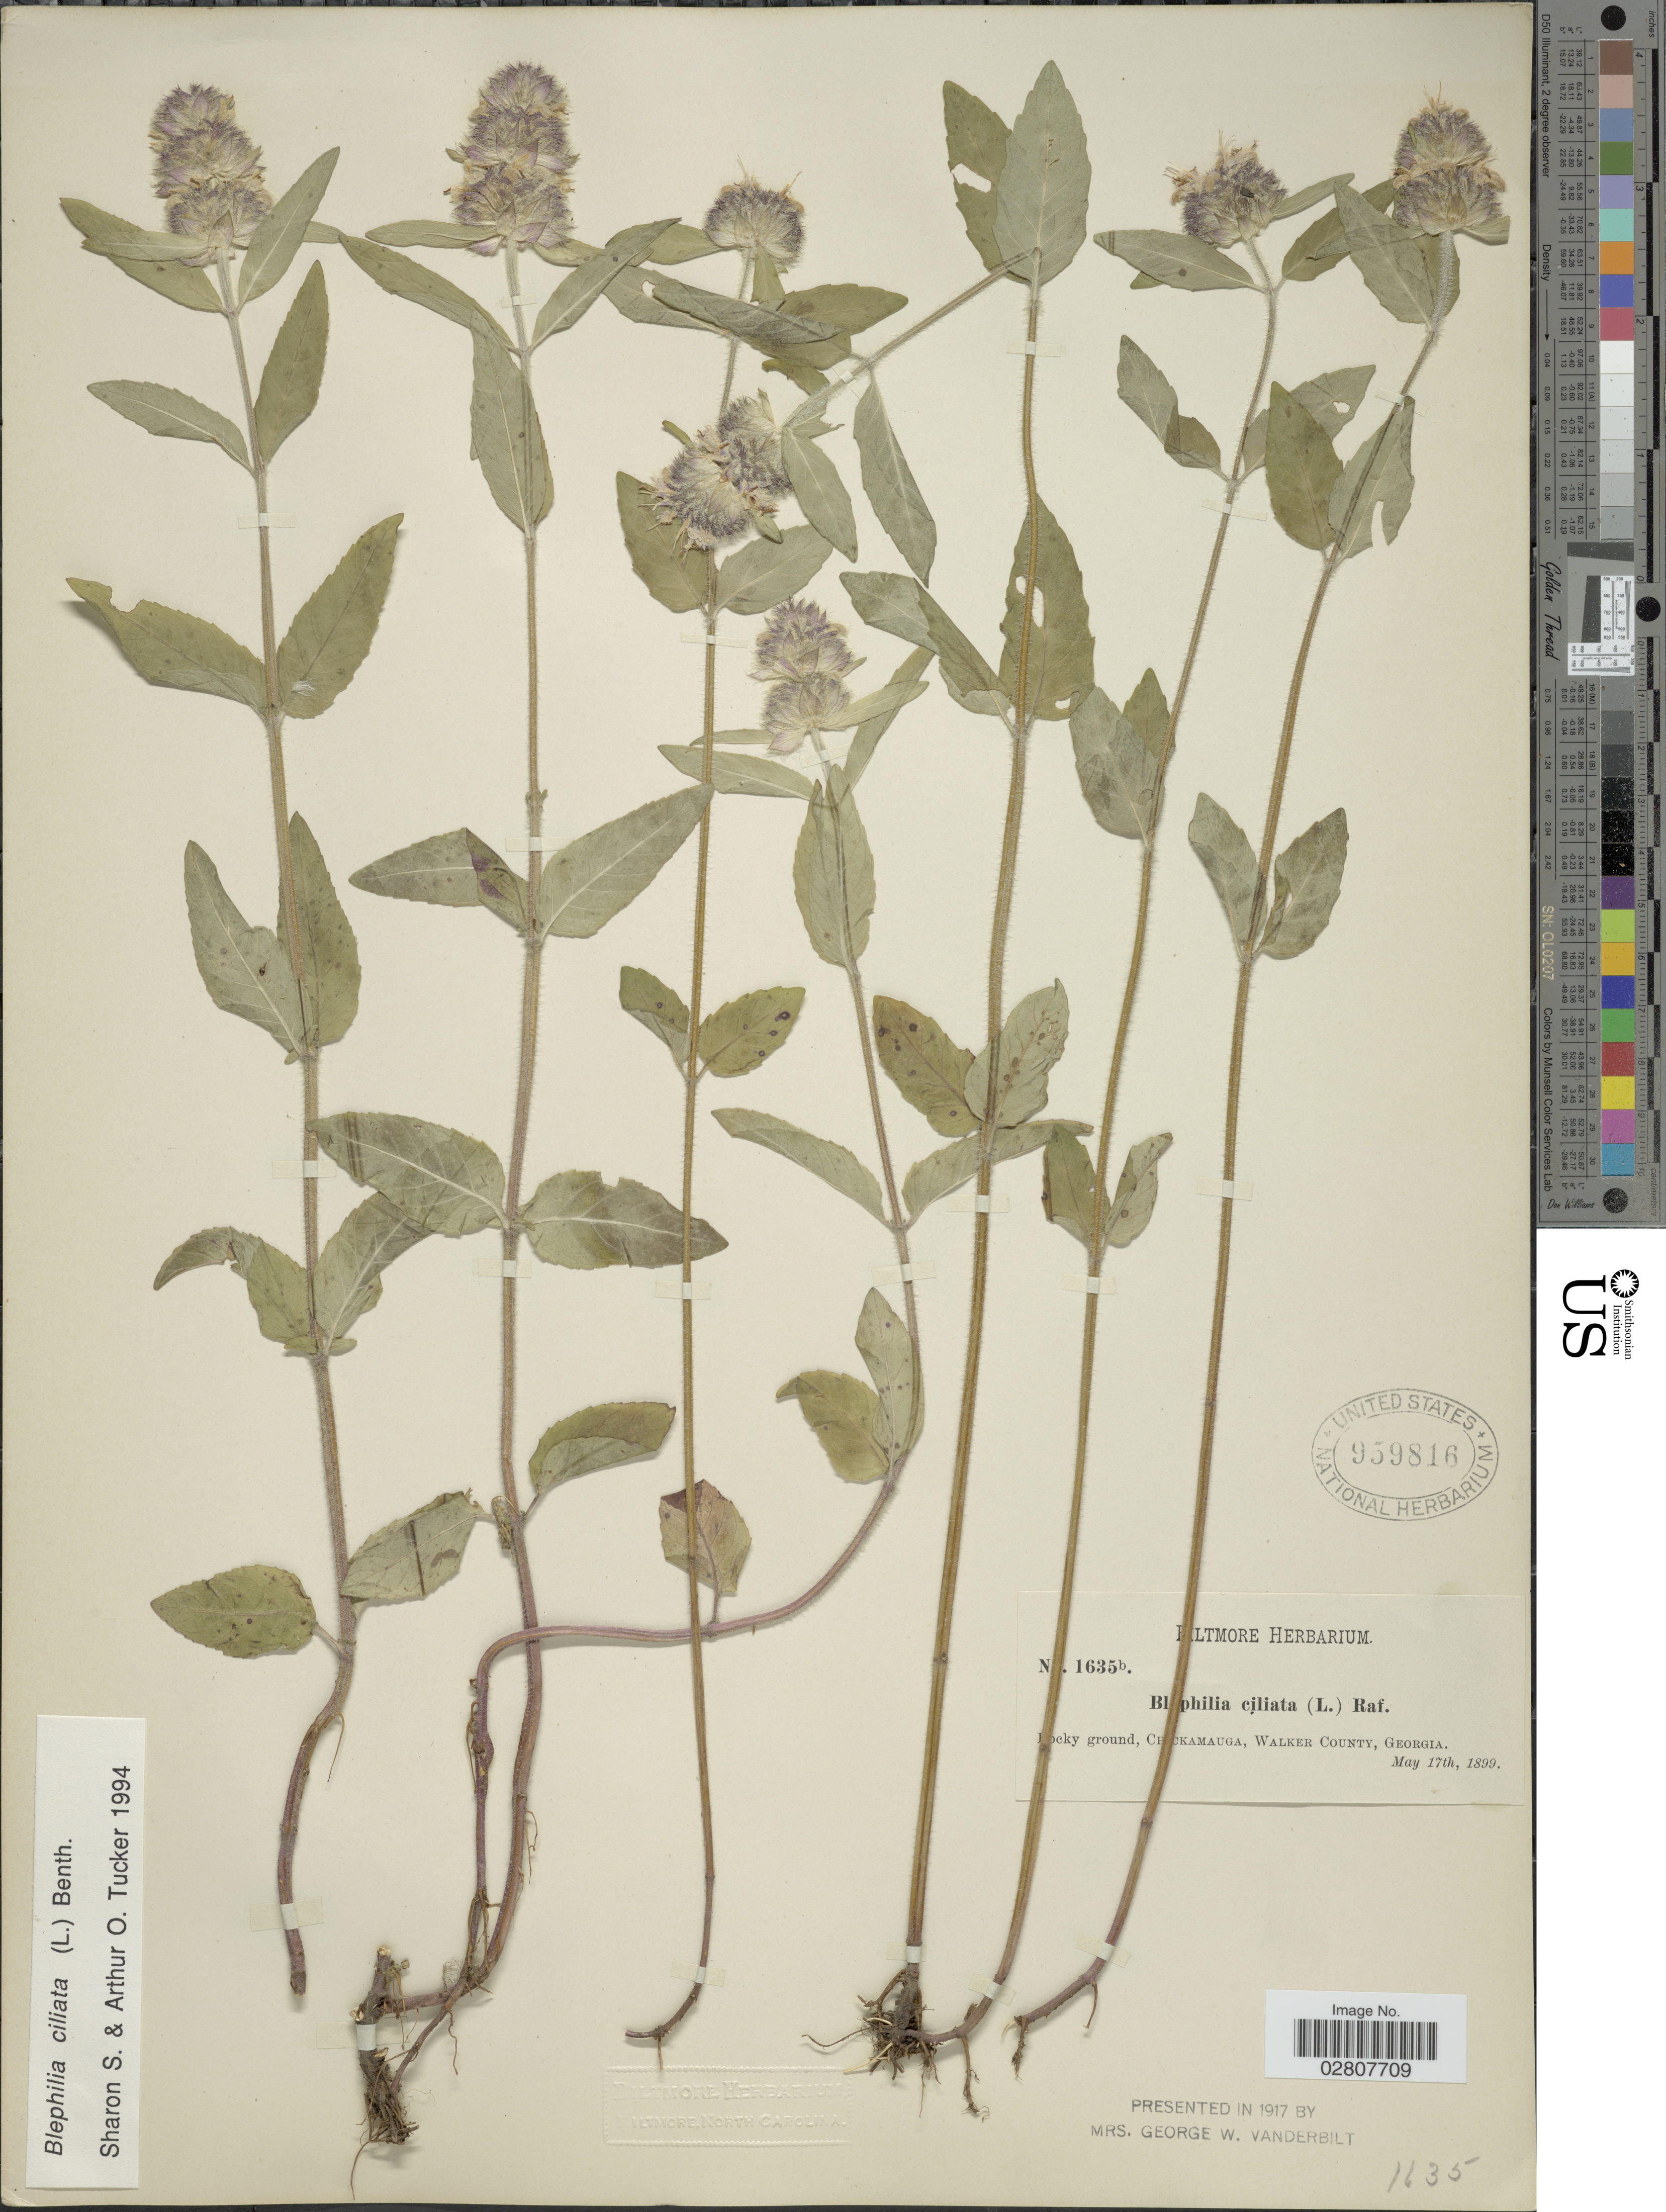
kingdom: Plantae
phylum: Tracheophyta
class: Magnoliopsida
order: Lamiales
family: Lamiaceae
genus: Blephilia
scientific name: Blephilia ciliata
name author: (L.) Raf. ex Benth.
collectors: ex herb. Biltmore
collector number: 1635b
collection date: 1899-05-17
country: United States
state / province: Georgia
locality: Chickamauga, Walker County.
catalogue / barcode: US 959816